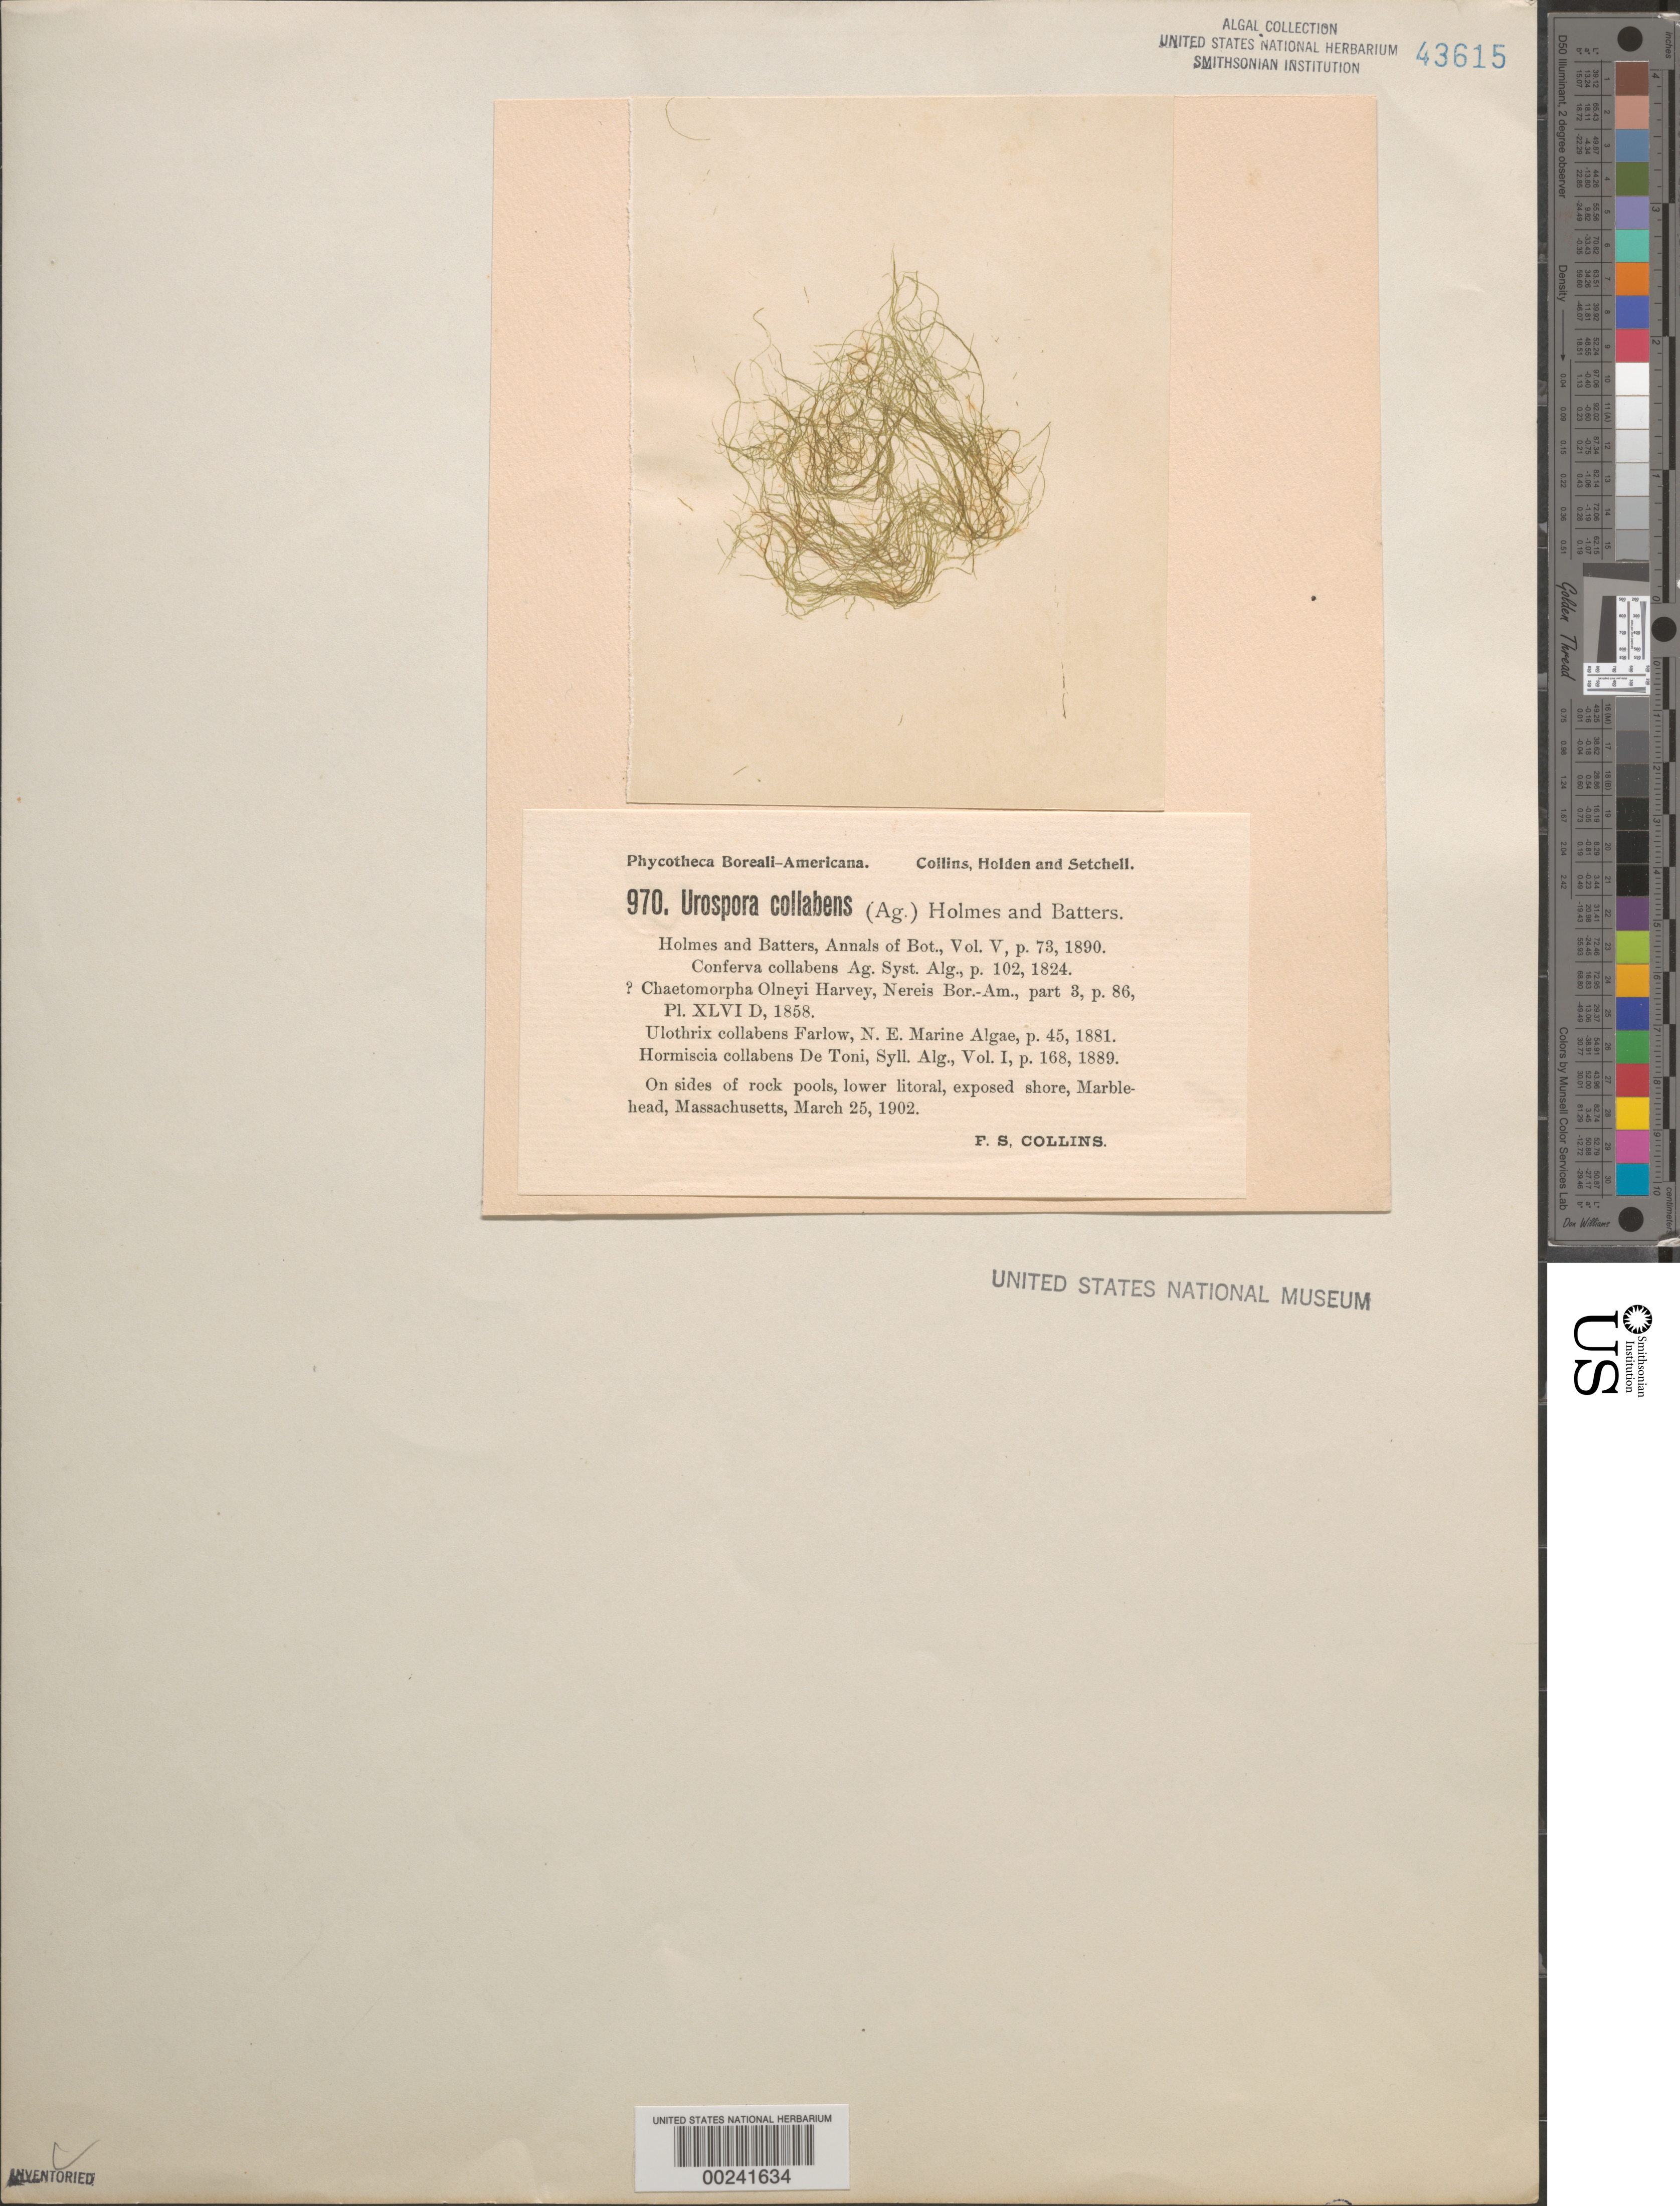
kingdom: Plantae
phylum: Chlorophyta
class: Ulvophyceae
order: Ulotrichales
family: Ulotrichaceae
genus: Urospora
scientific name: Urospora wormskjoldii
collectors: F. Collins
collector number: PB-A 970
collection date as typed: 25 Mar 1902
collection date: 1902-03-25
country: United States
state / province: Massachusetts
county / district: Essex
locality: Marblehead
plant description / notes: Collins, Holden & Setchell, Phycotheca Boreali-Americana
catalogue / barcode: US 43615